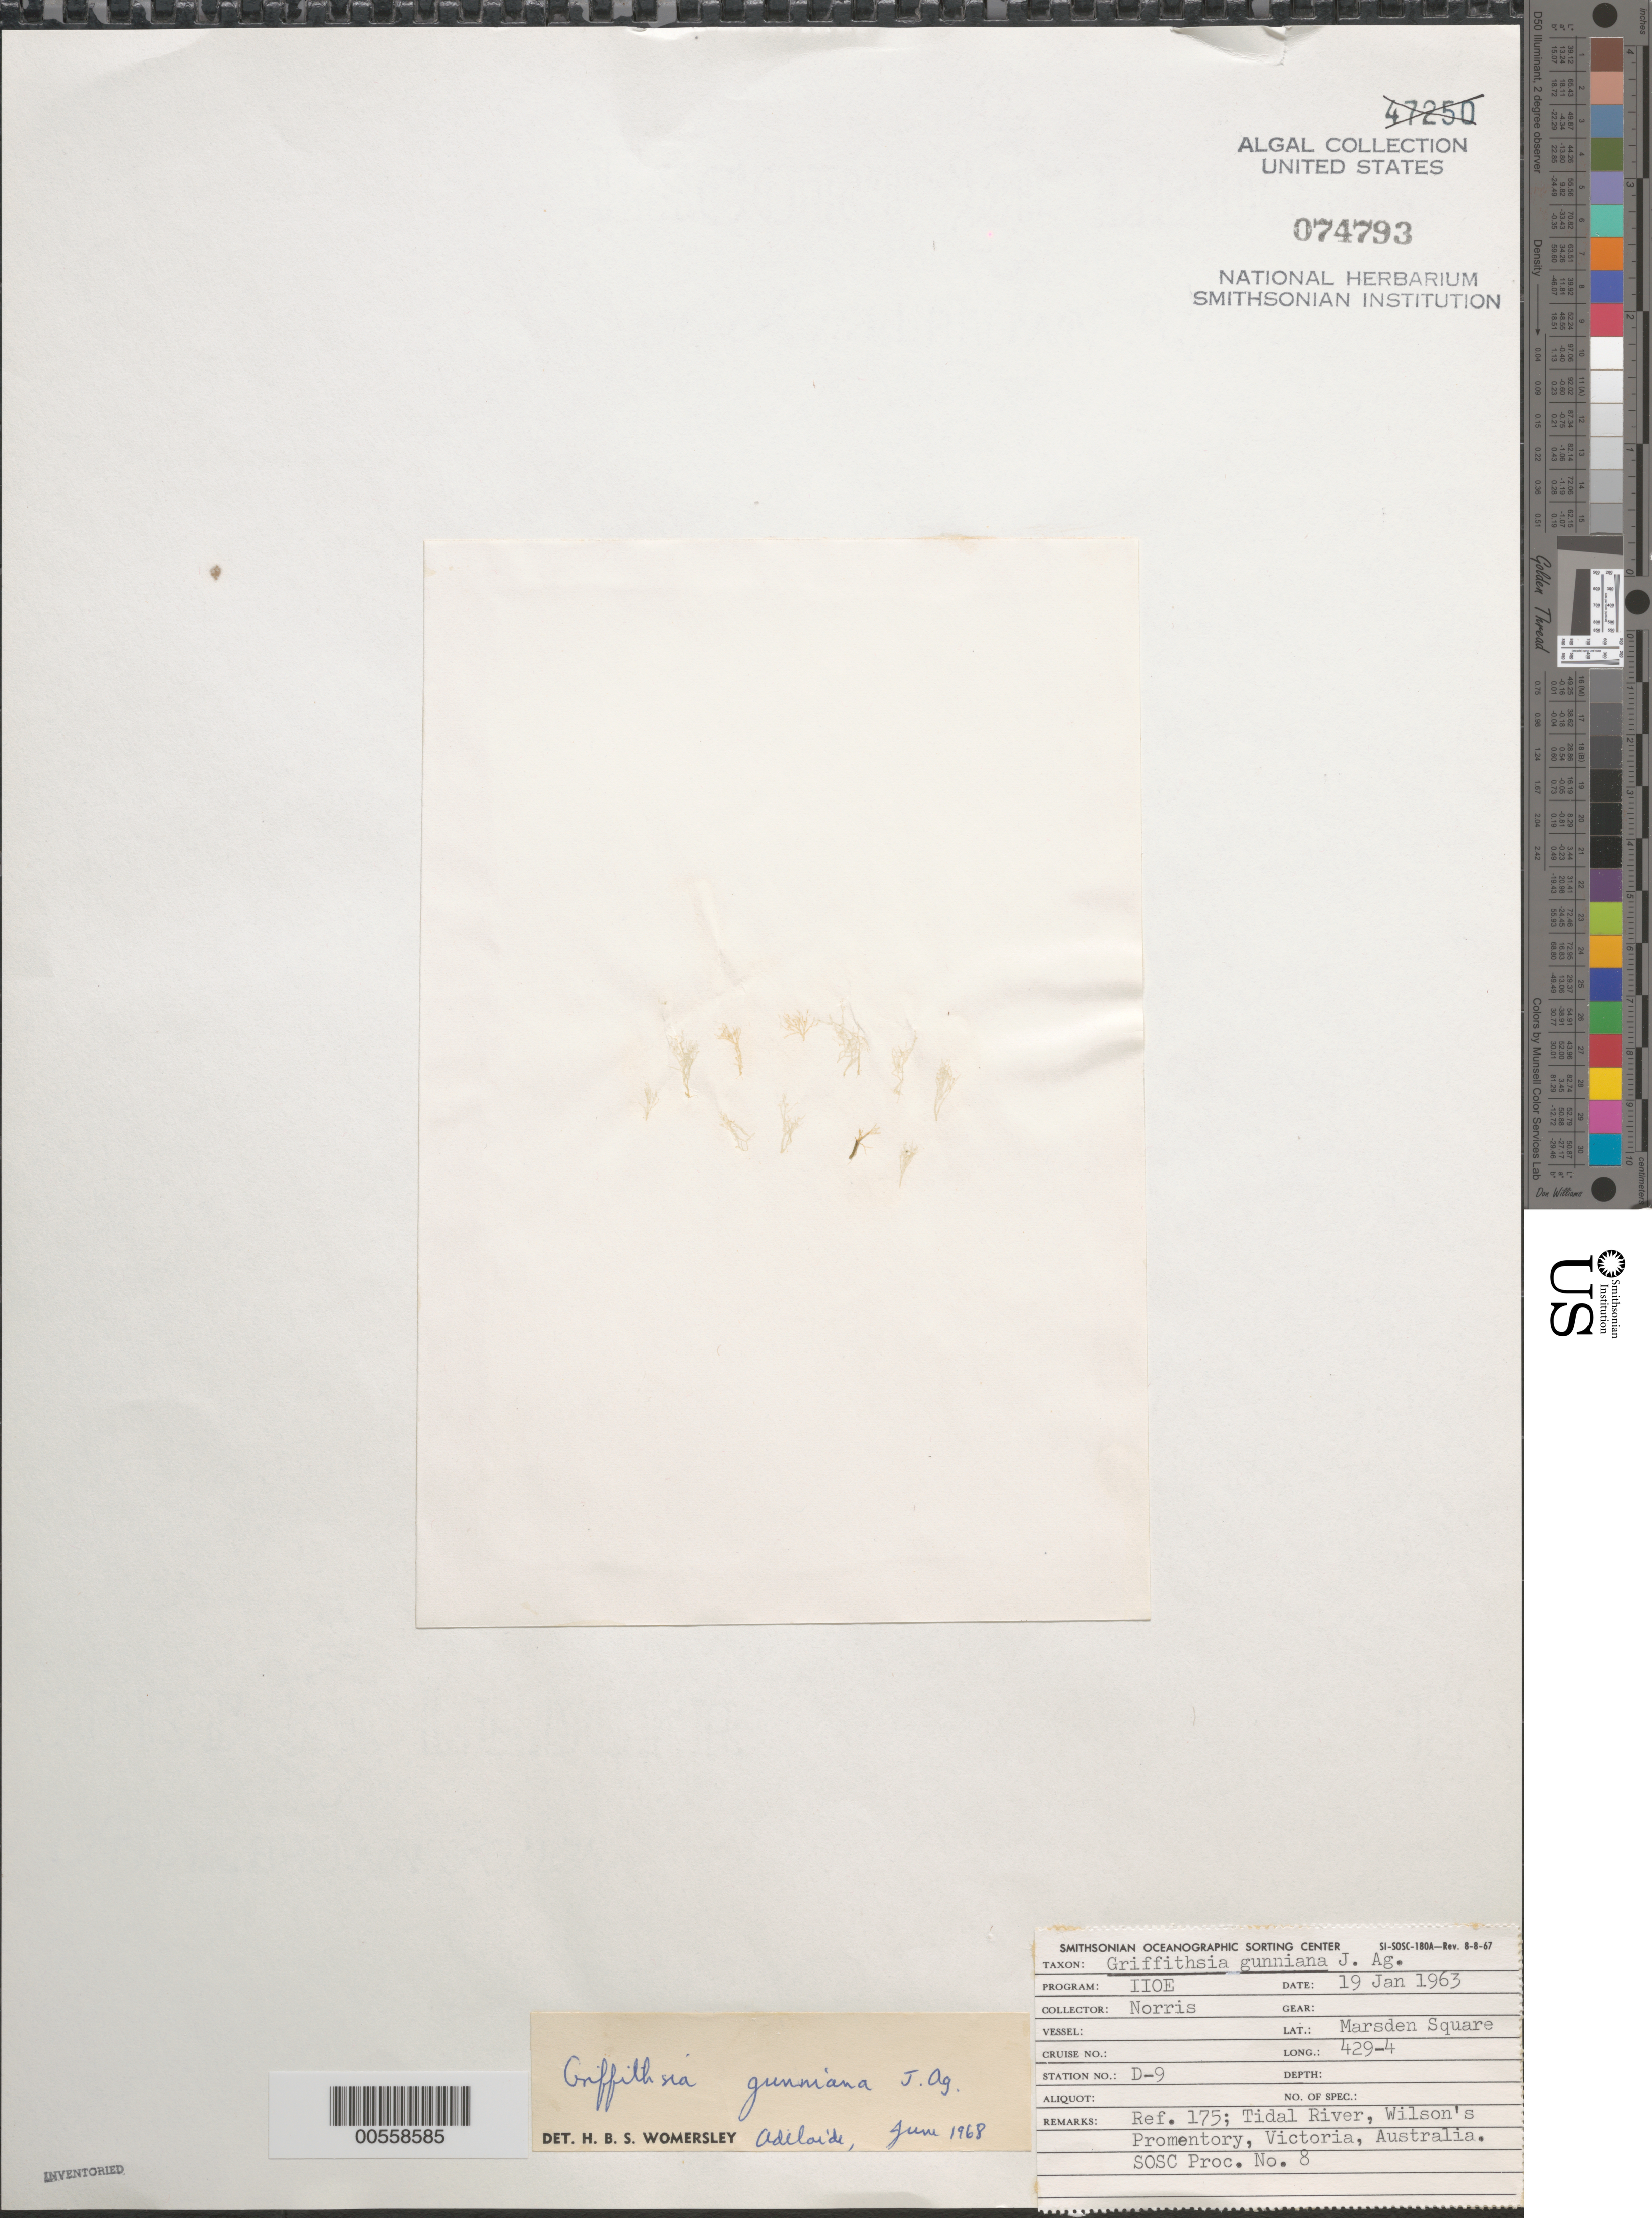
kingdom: Plantae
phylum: Rhodophyta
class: Florideophyceae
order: Ceramiales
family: Wrangeliaceae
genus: Griffithsia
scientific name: Griffithsia gunniana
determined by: Womersley, H. B. S.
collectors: R. E. Norris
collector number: Station D-9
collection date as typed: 19 Jan 1963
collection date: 1963-01-19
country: Australia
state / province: Victoria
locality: Tidal river, wilson's promentory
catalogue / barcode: US 74793